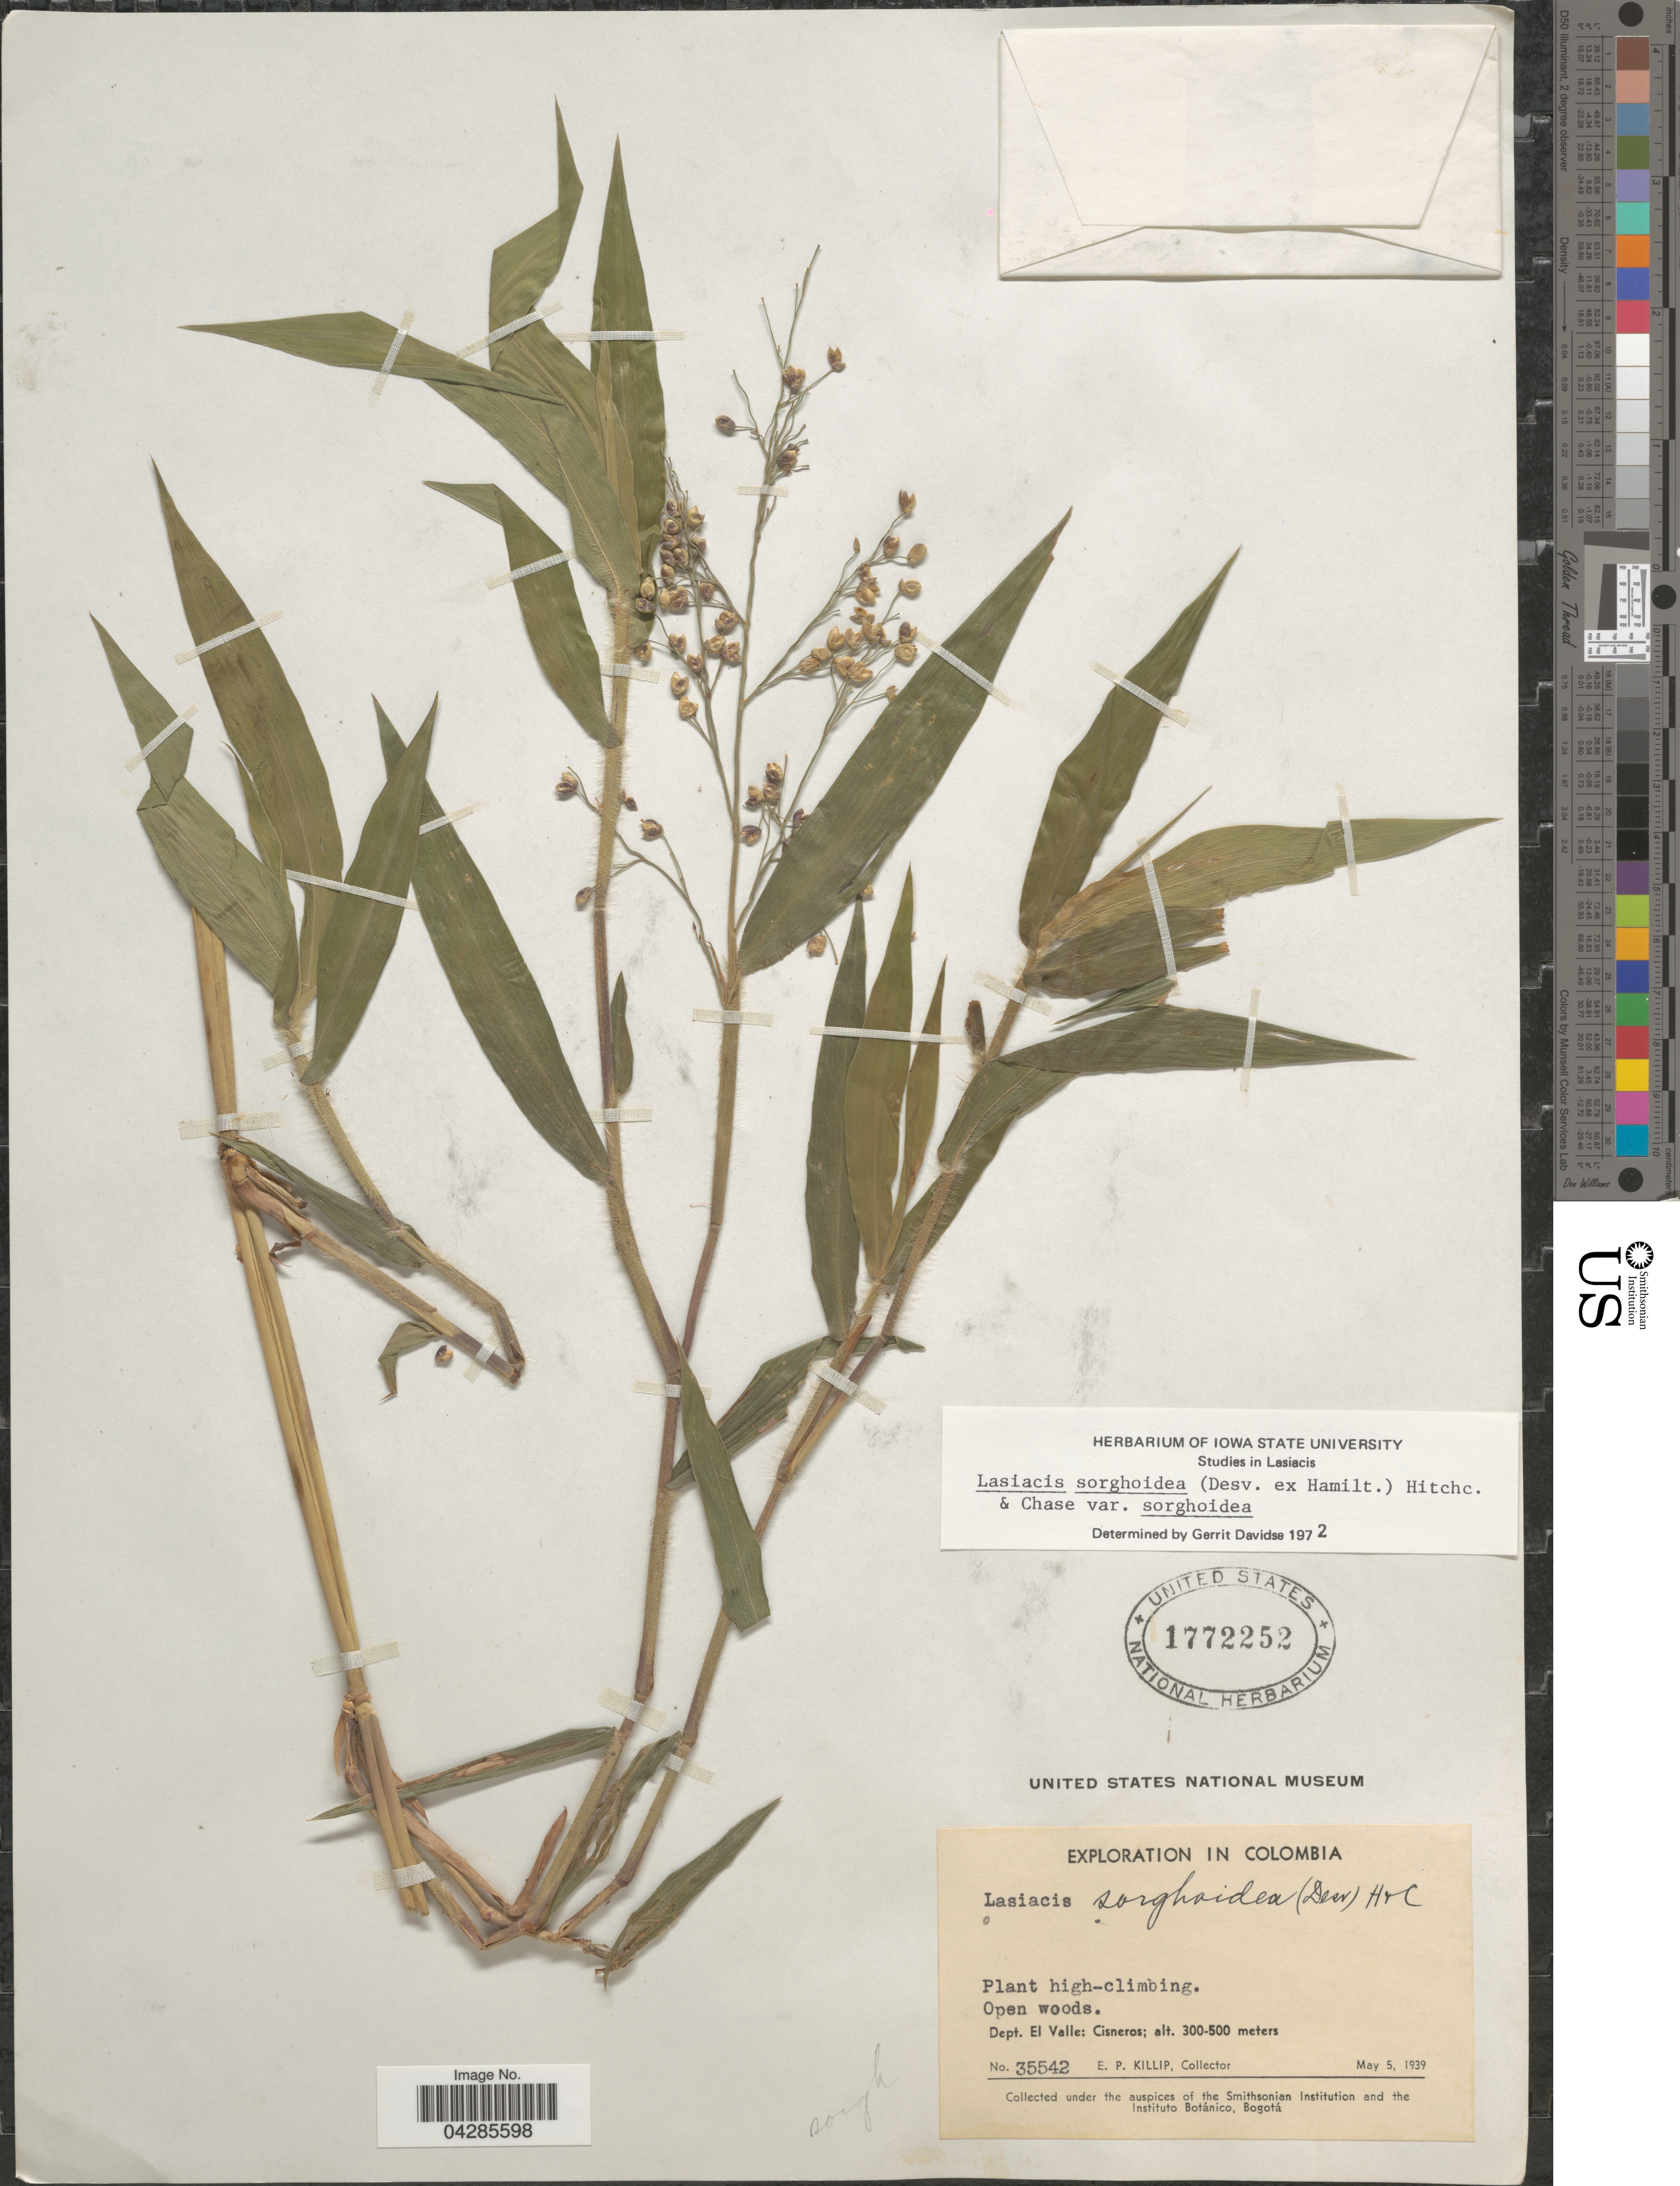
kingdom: Plantae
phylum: Tracheophyta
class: Liliopsida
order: Poales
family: Poaceae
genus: Lasiacis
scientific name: Lasiacis sorghoidea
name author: (Desv. ex Ham.) Hitchc. & Chase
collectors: E. P. Killip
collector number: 35542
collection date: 1939-05-05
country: Colombia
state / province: Valle del Cauca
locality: Exploration in Columbia. Dept. El Valle: Cisneros.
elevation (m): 300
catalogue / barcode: US 1772252